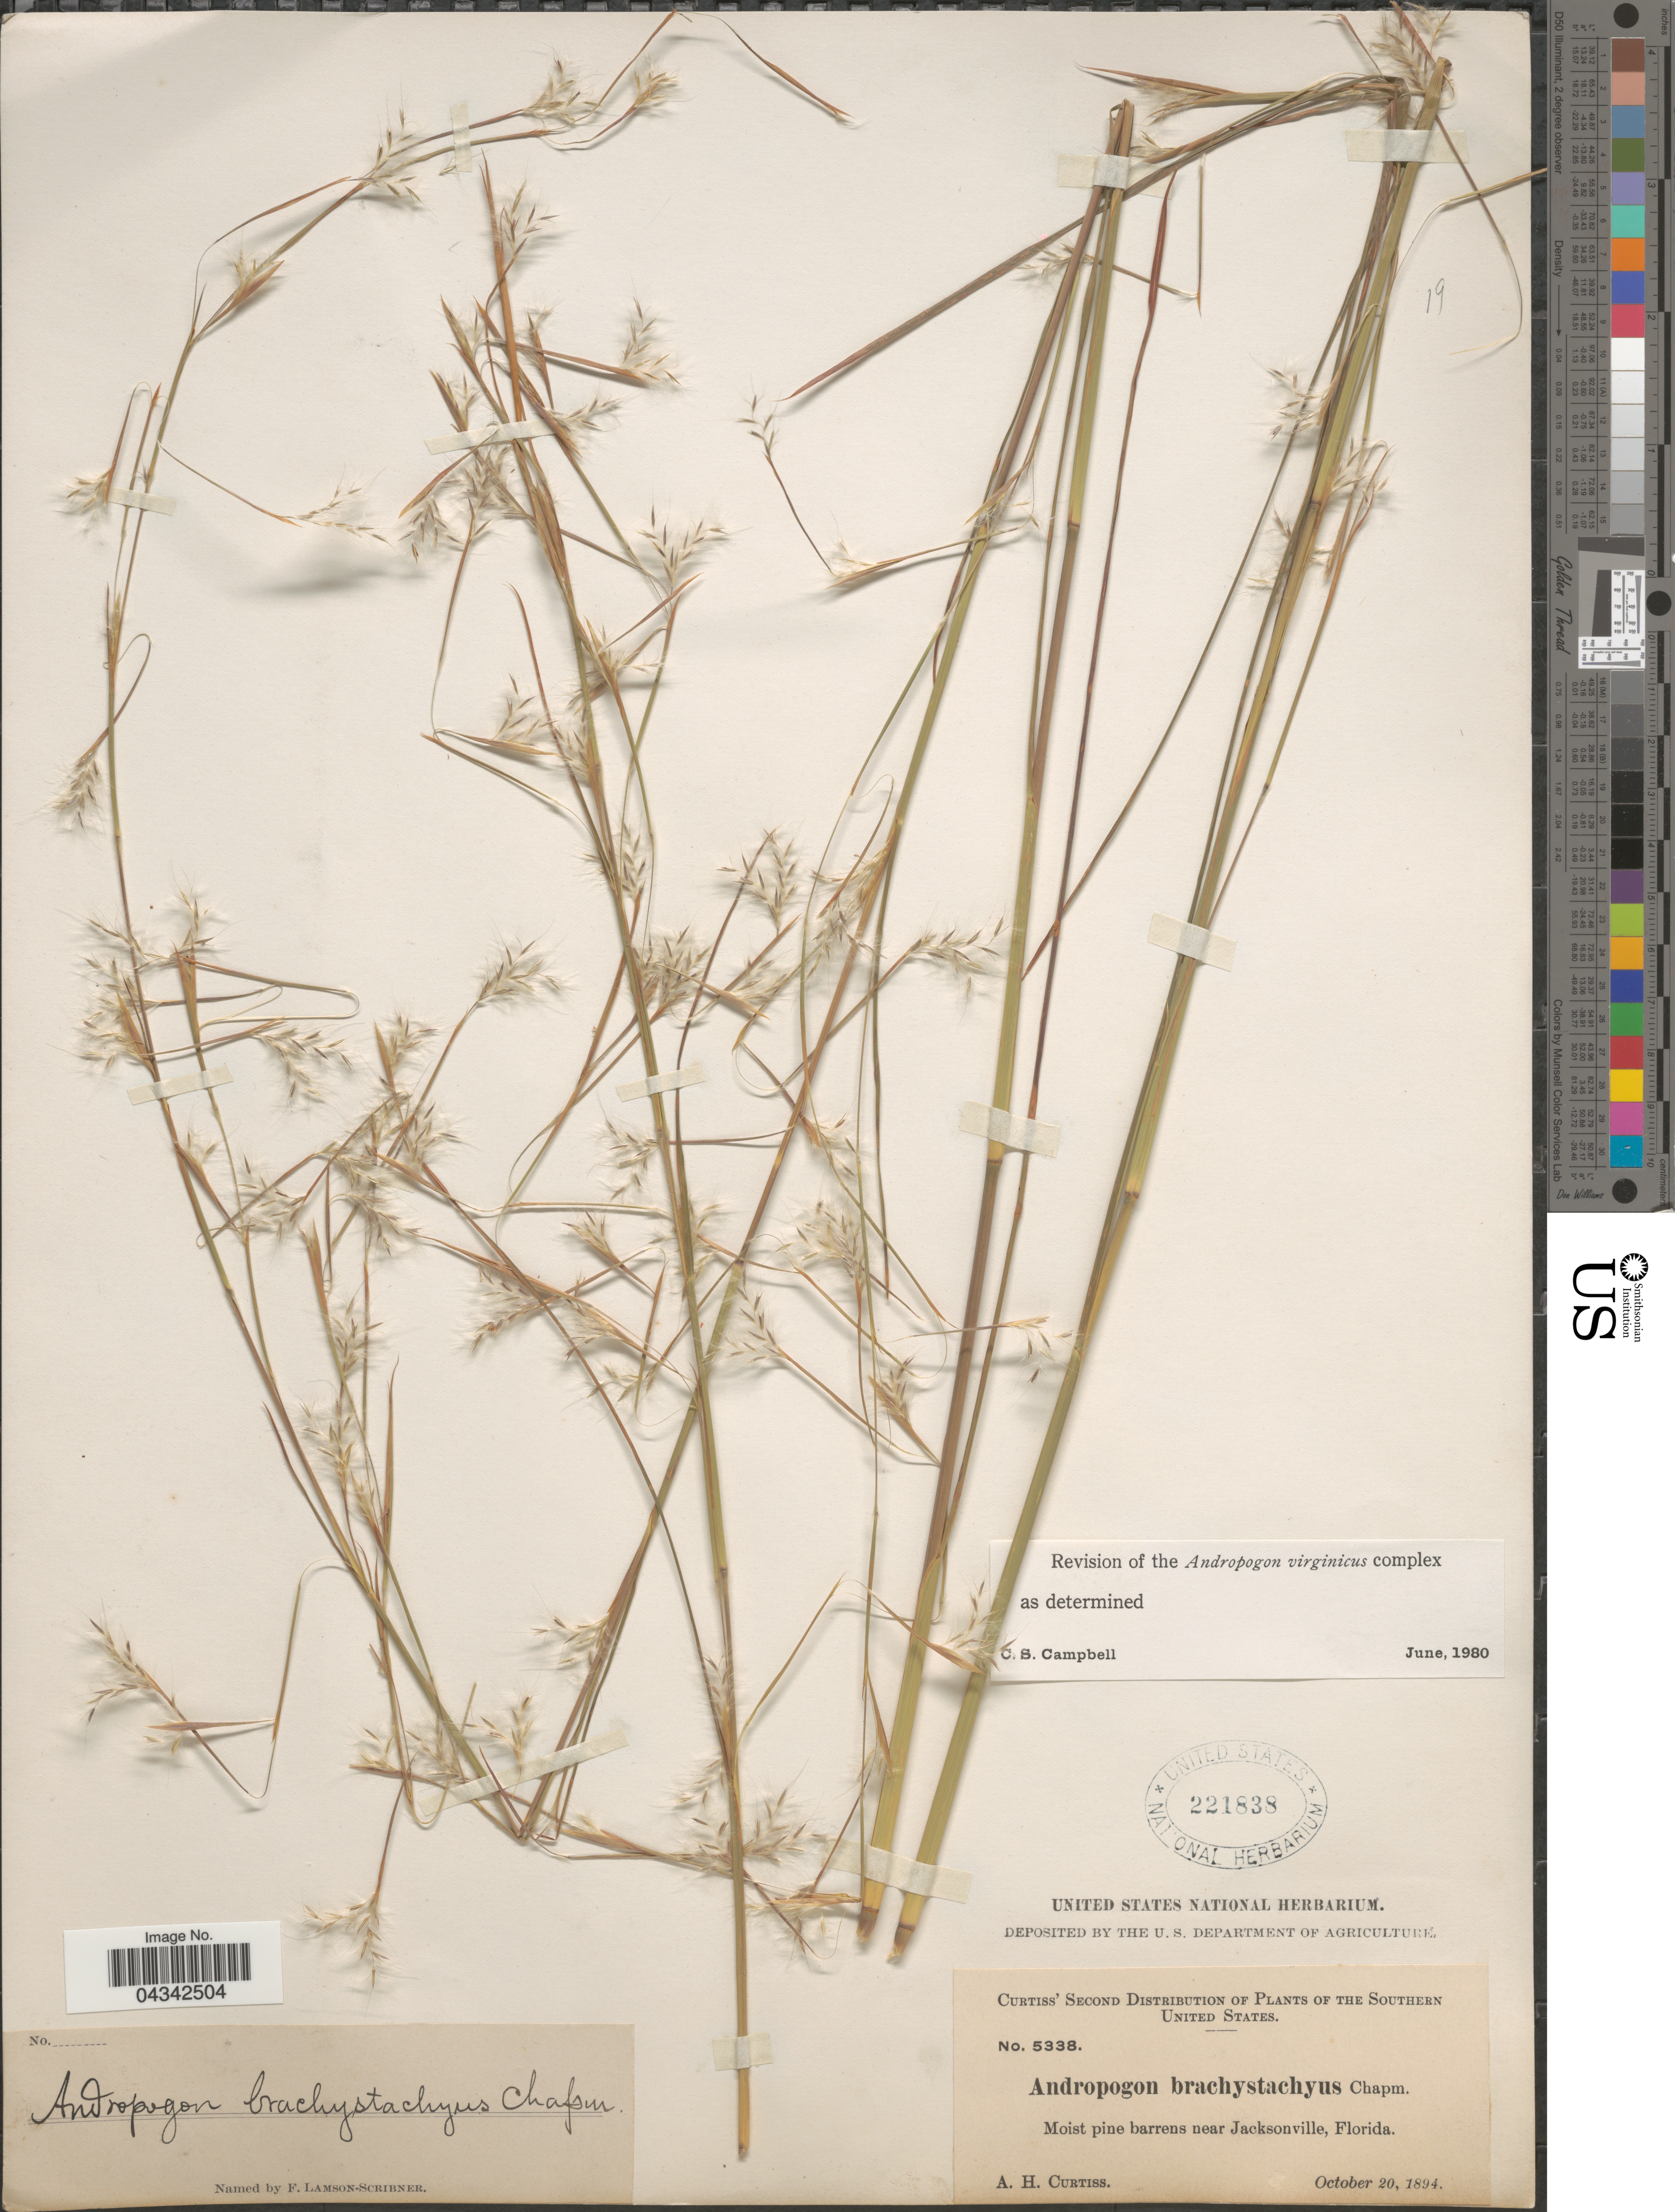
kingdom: Plantae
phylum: Tracheophyta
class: Liliopsida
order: Poales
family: Poaceae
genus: Andropogon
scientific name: Andropogon brachystachyus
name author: Chapm.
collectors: A. H. Curtiss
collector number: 5338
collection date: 1894-10-20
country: United States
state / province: Florida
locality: The Southern United States. Moist pine barrens near Jacksonville.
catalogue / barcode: US 221838